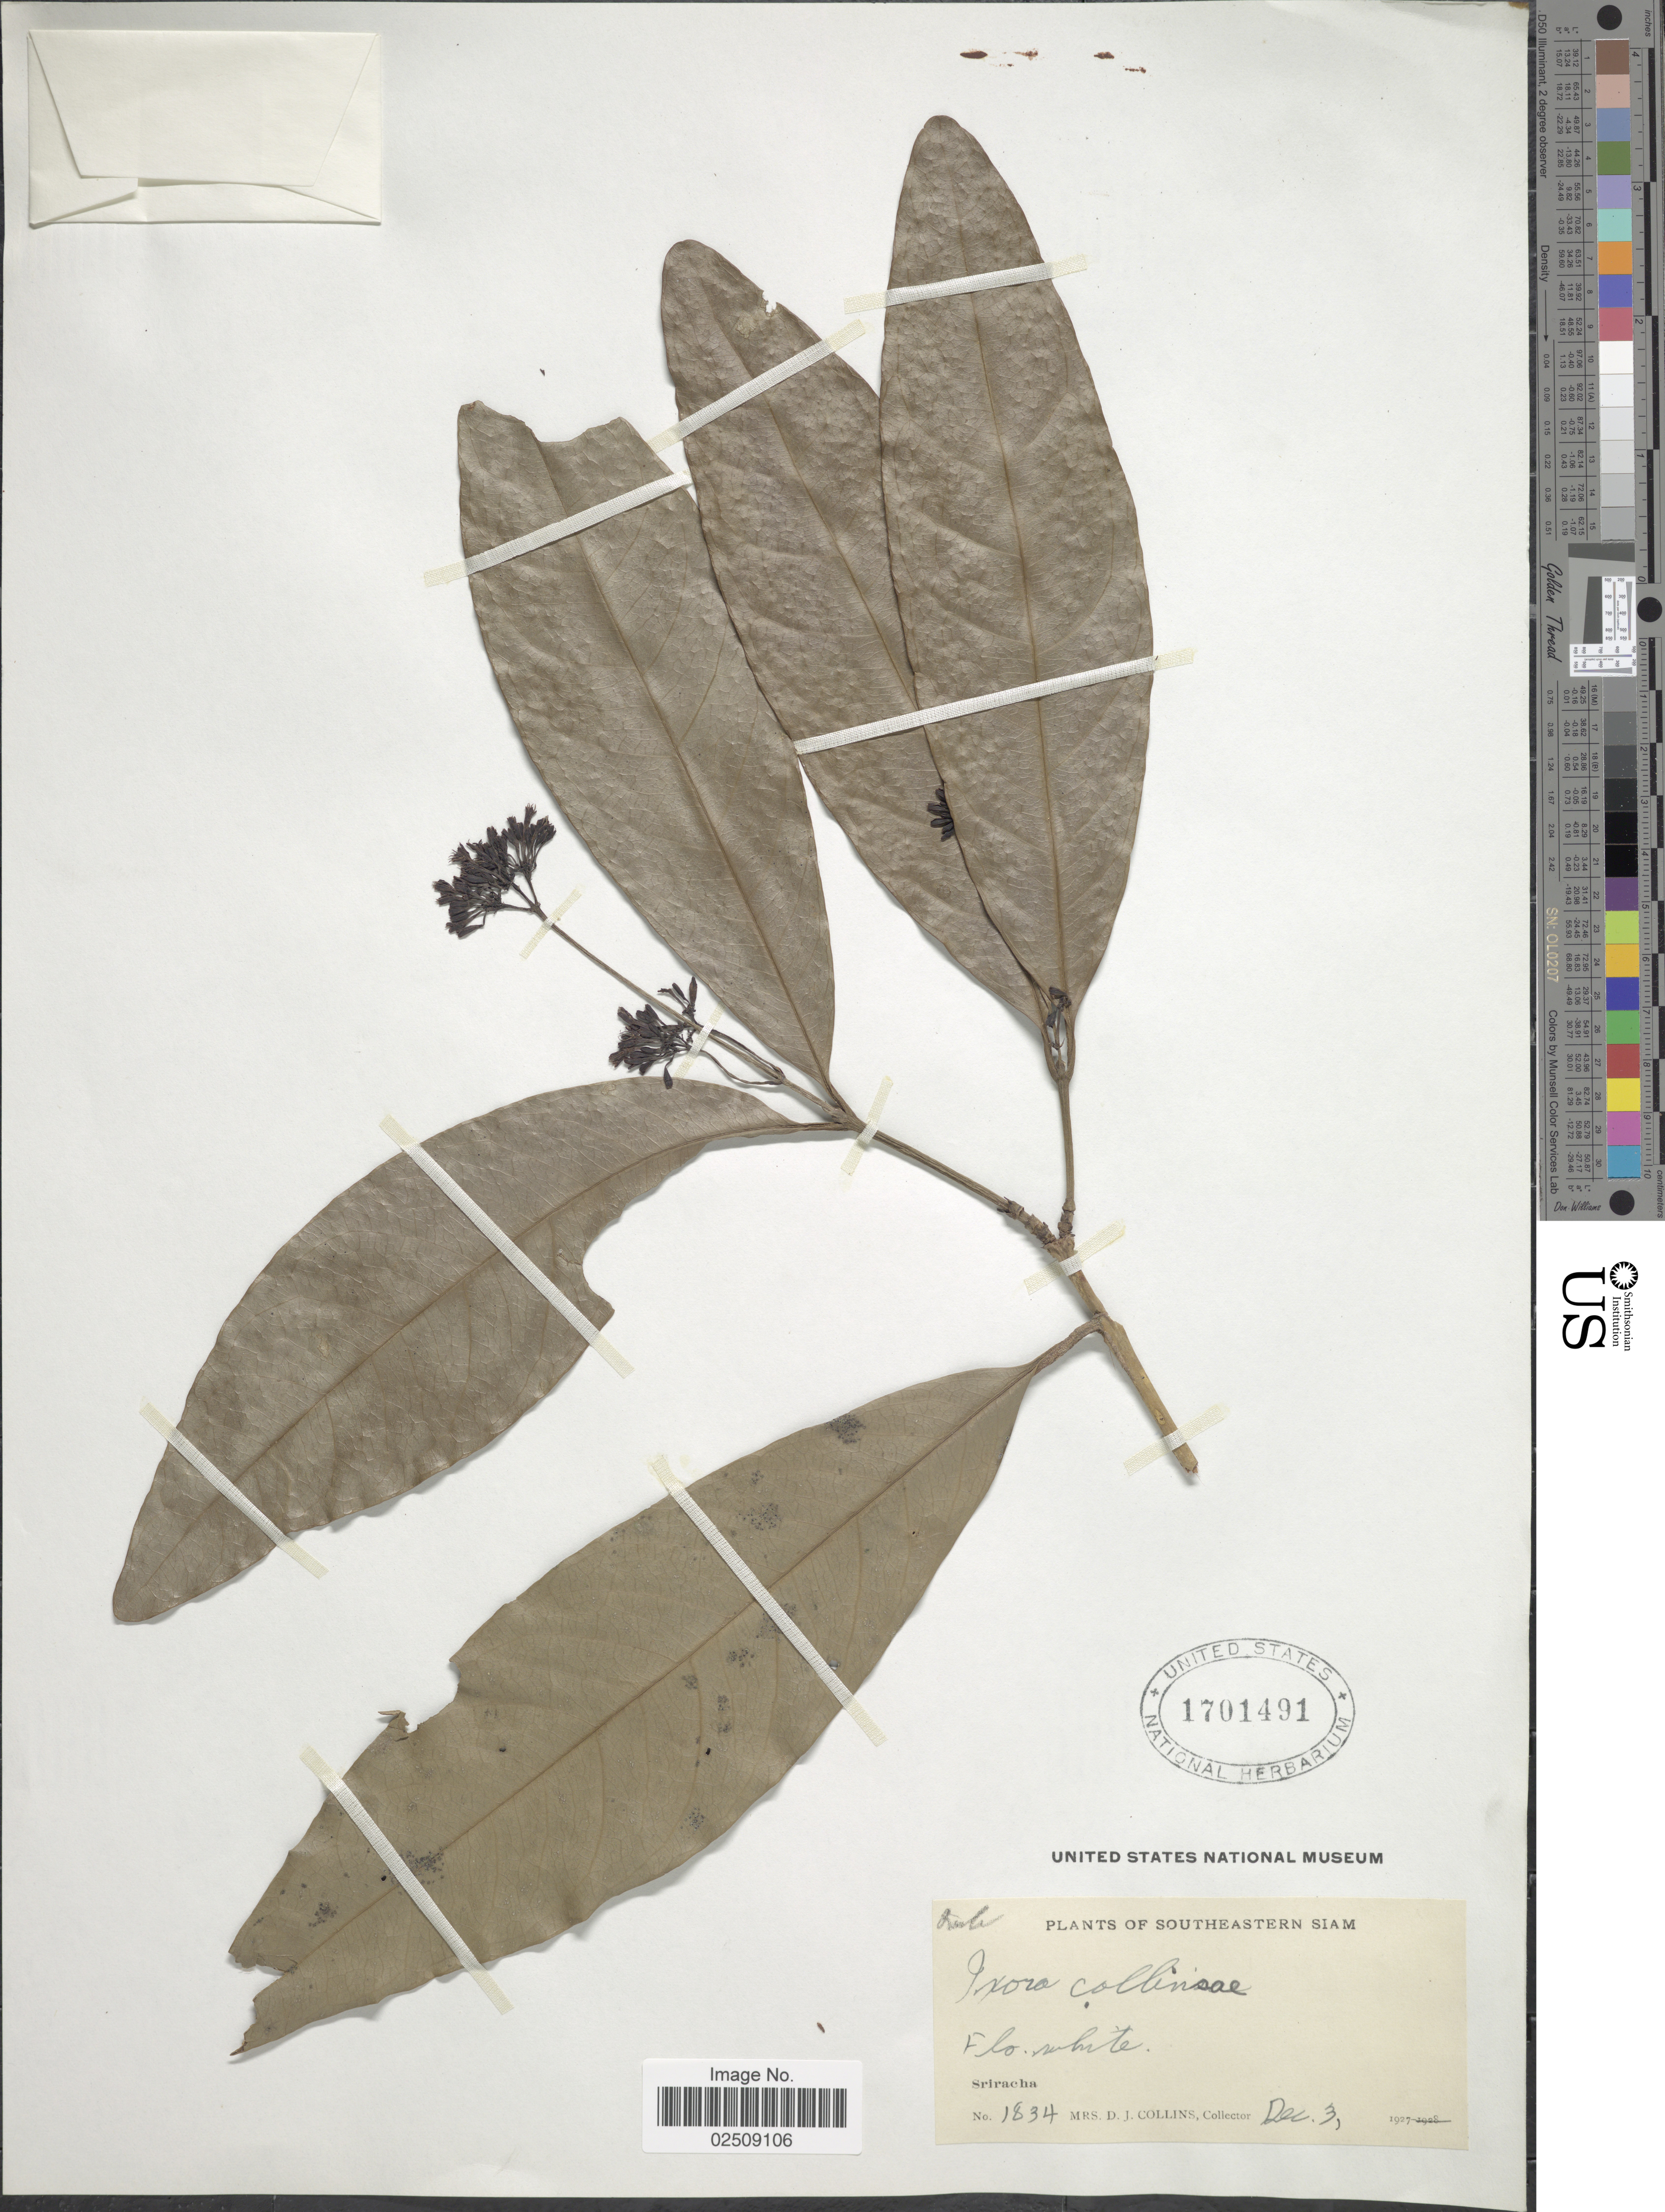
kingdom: Plantae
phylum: Tracheophyta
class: Magnoliopsida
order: Gentianales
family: Rubiaceae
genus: Ixora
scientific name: Ixora collinsiae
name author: Craib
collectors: Mrs. D. J. Collins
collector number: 1934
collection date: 1927-12-03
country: Thailand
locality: Southeastern Siam, Sriracha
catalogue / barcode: US 1701491